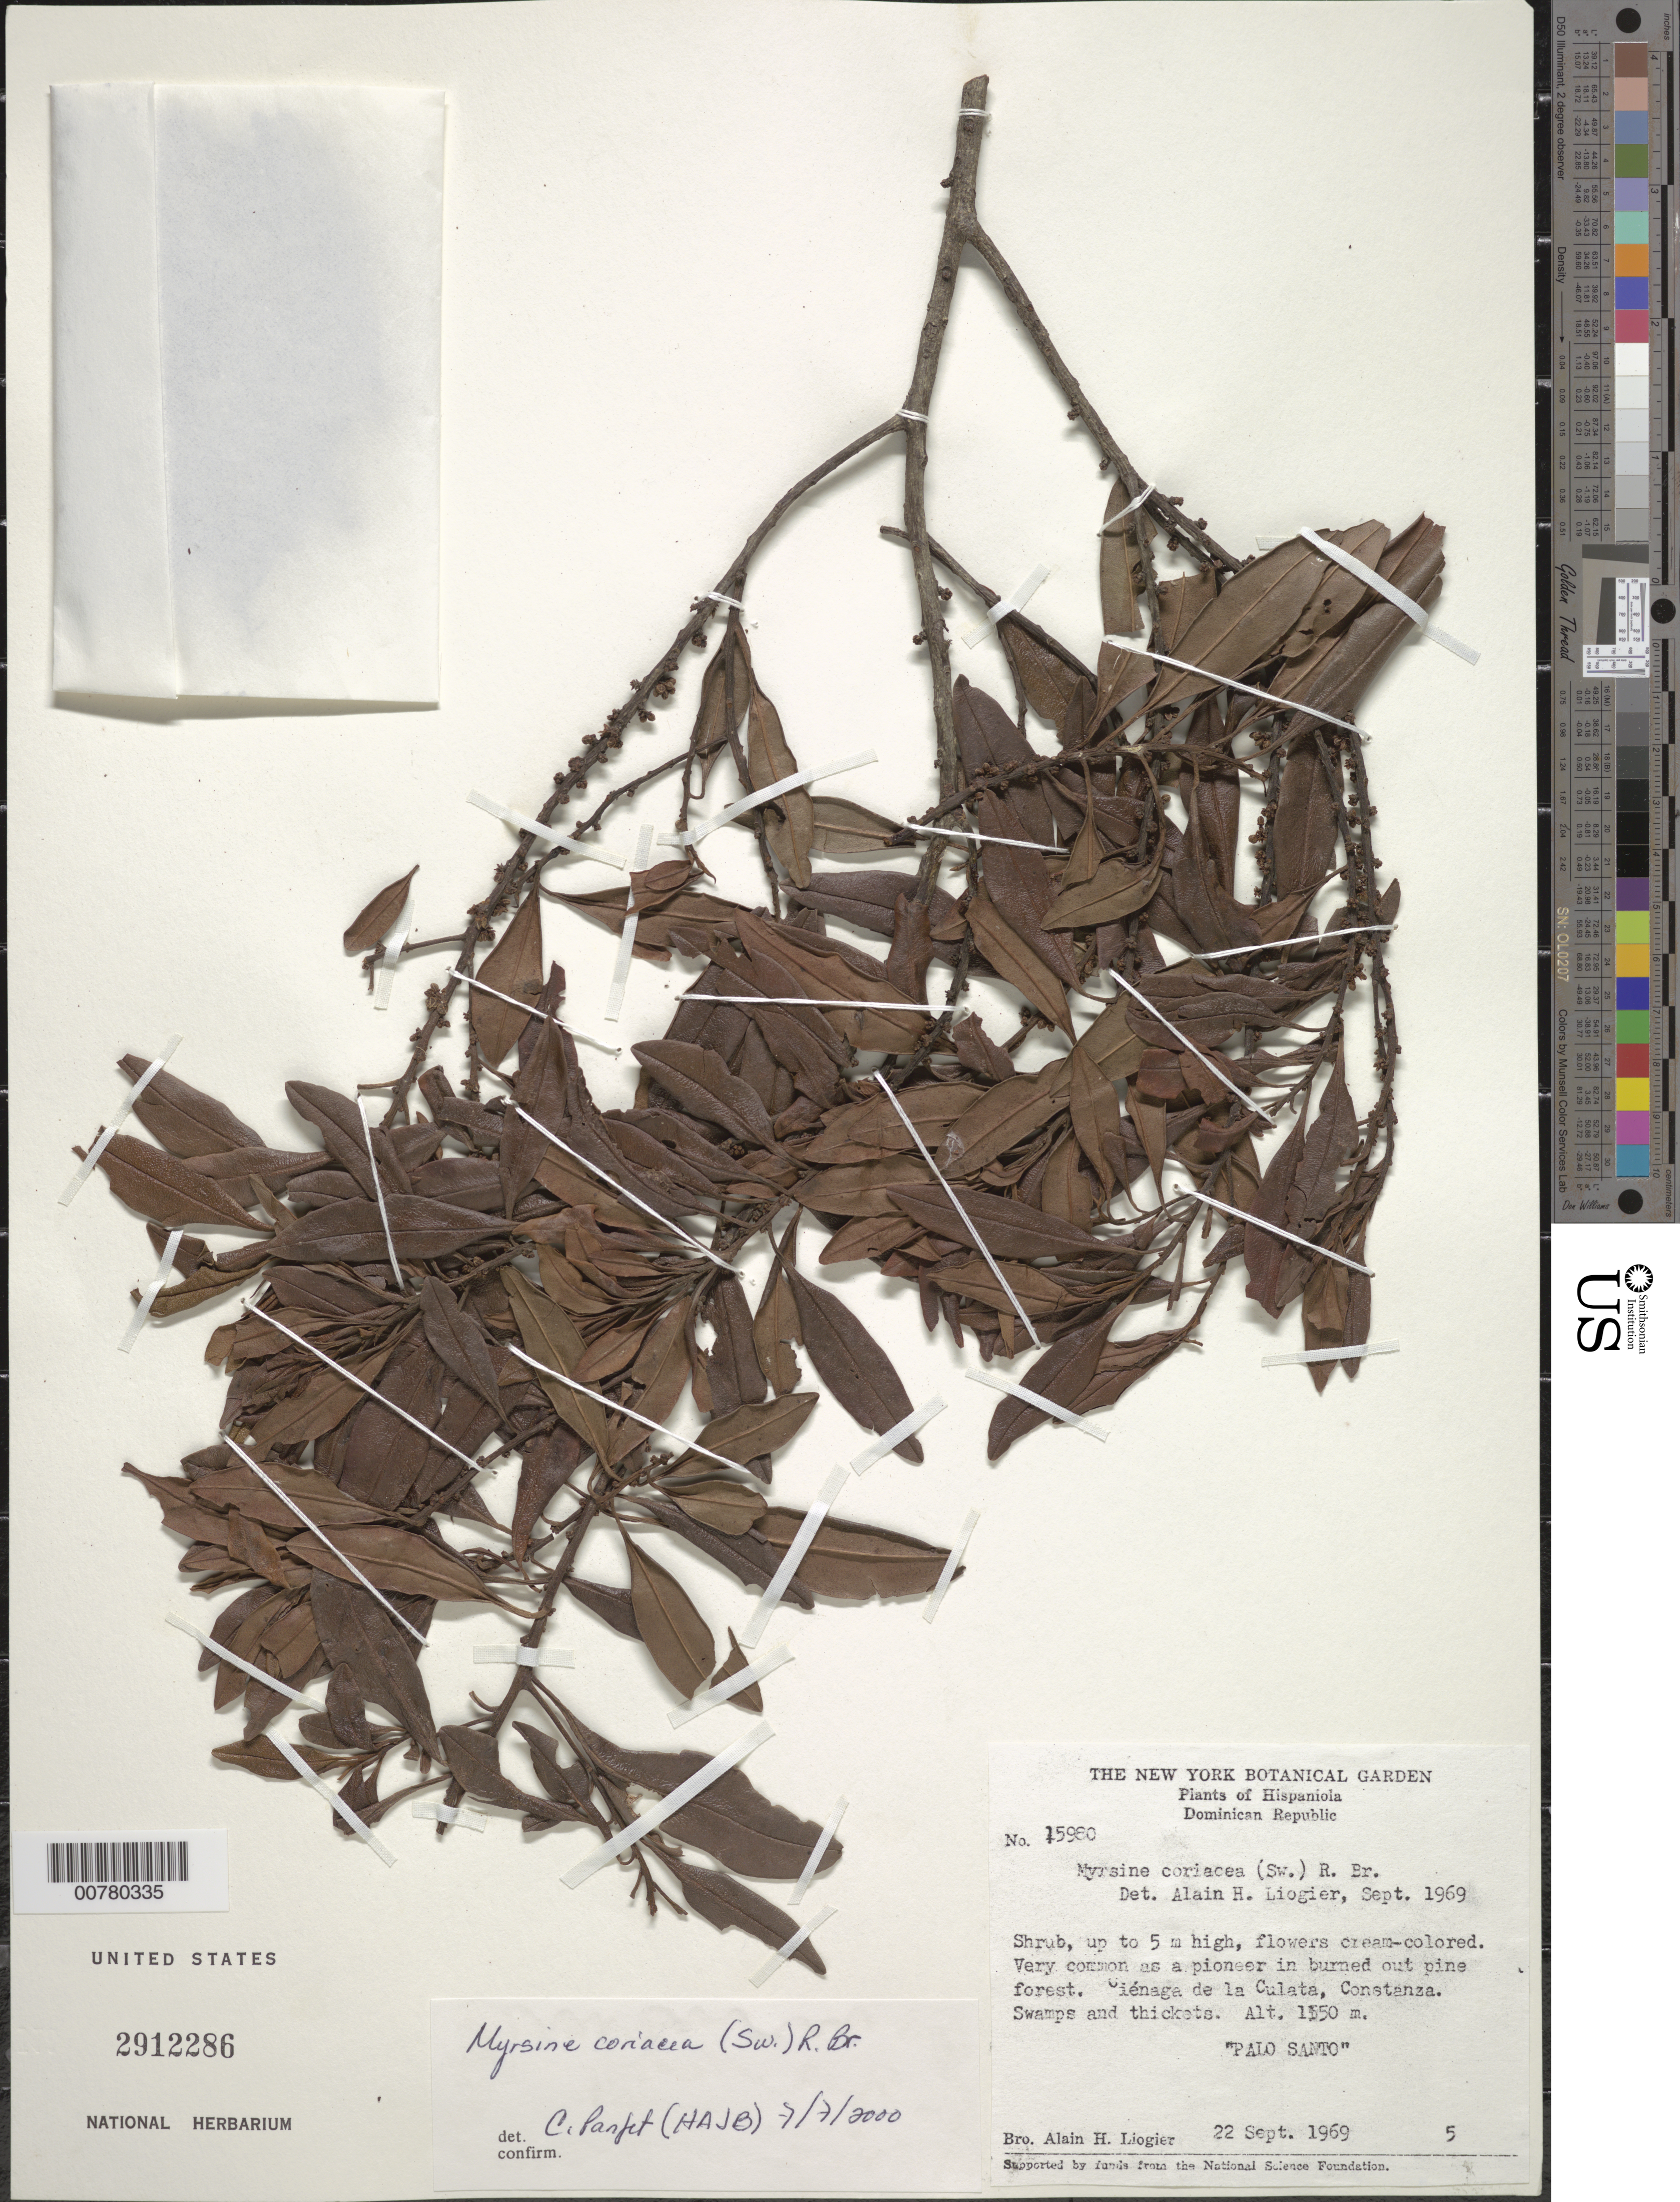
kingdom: Plantae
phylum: Tracheophyta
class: Magnoliopsida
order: Ericales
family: Primulaceae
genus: Myrsine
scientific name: Myrsine coriacea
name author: (Sw.) R. Br. ex Roem. & Schult.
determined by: Panfet, C.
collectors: A. H. Liogier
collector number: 15980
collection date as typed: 22 Sep 1969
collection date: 1969-09-22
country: Dominican Republic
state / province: La Vega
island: Hispaniola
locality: Constanza, Ciénaga de la Culata.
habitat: Swamps and thickets.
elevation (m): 1550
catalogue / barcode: US 2912286